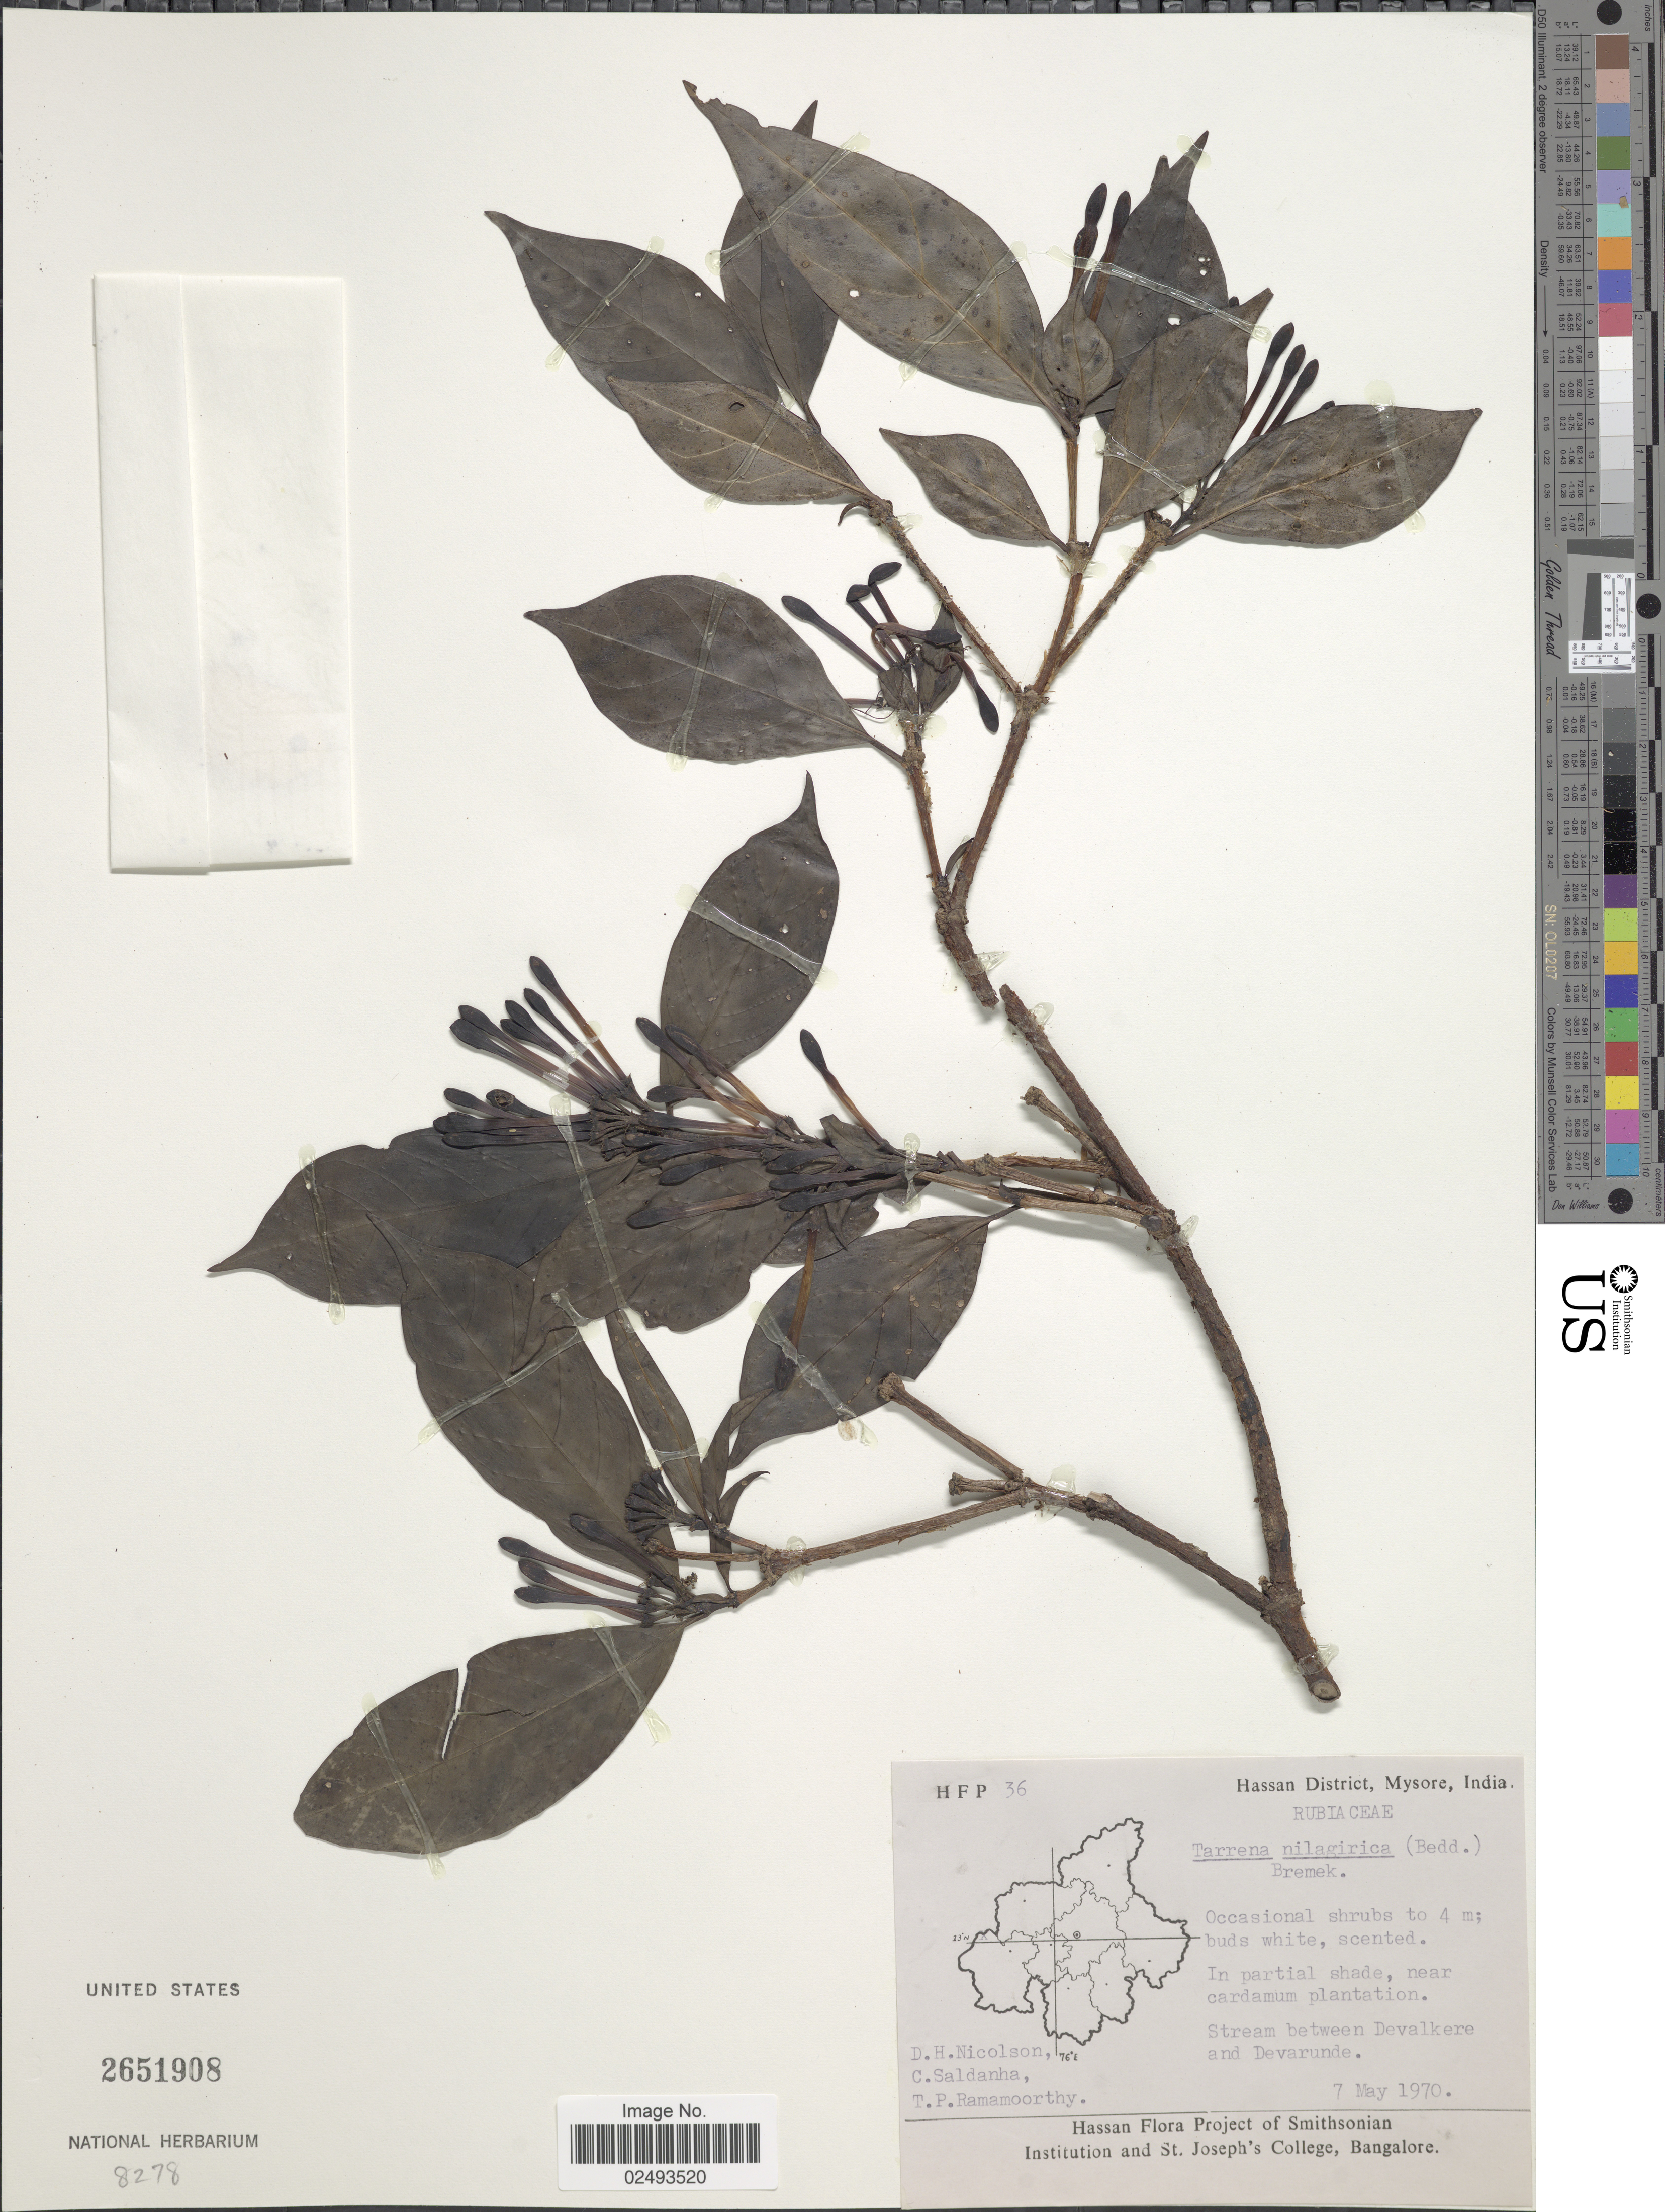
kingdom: Plantae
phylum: Tracheophyta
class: Magnoliopsida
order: Gentianales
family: Rubiaceae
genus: Tarenna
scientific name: Tarenna nilagirica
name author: (Bedd.) Bremek.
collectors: D. H. Nicolson, C. Saldanha & T. P. Ramamoorthy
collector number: HFP36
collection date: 1970-05-07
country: India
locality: Hassan District, Mysore, in partial shade, near cardamum plantation, stream between Devalkere and Devarunde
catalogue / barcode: US 2651908